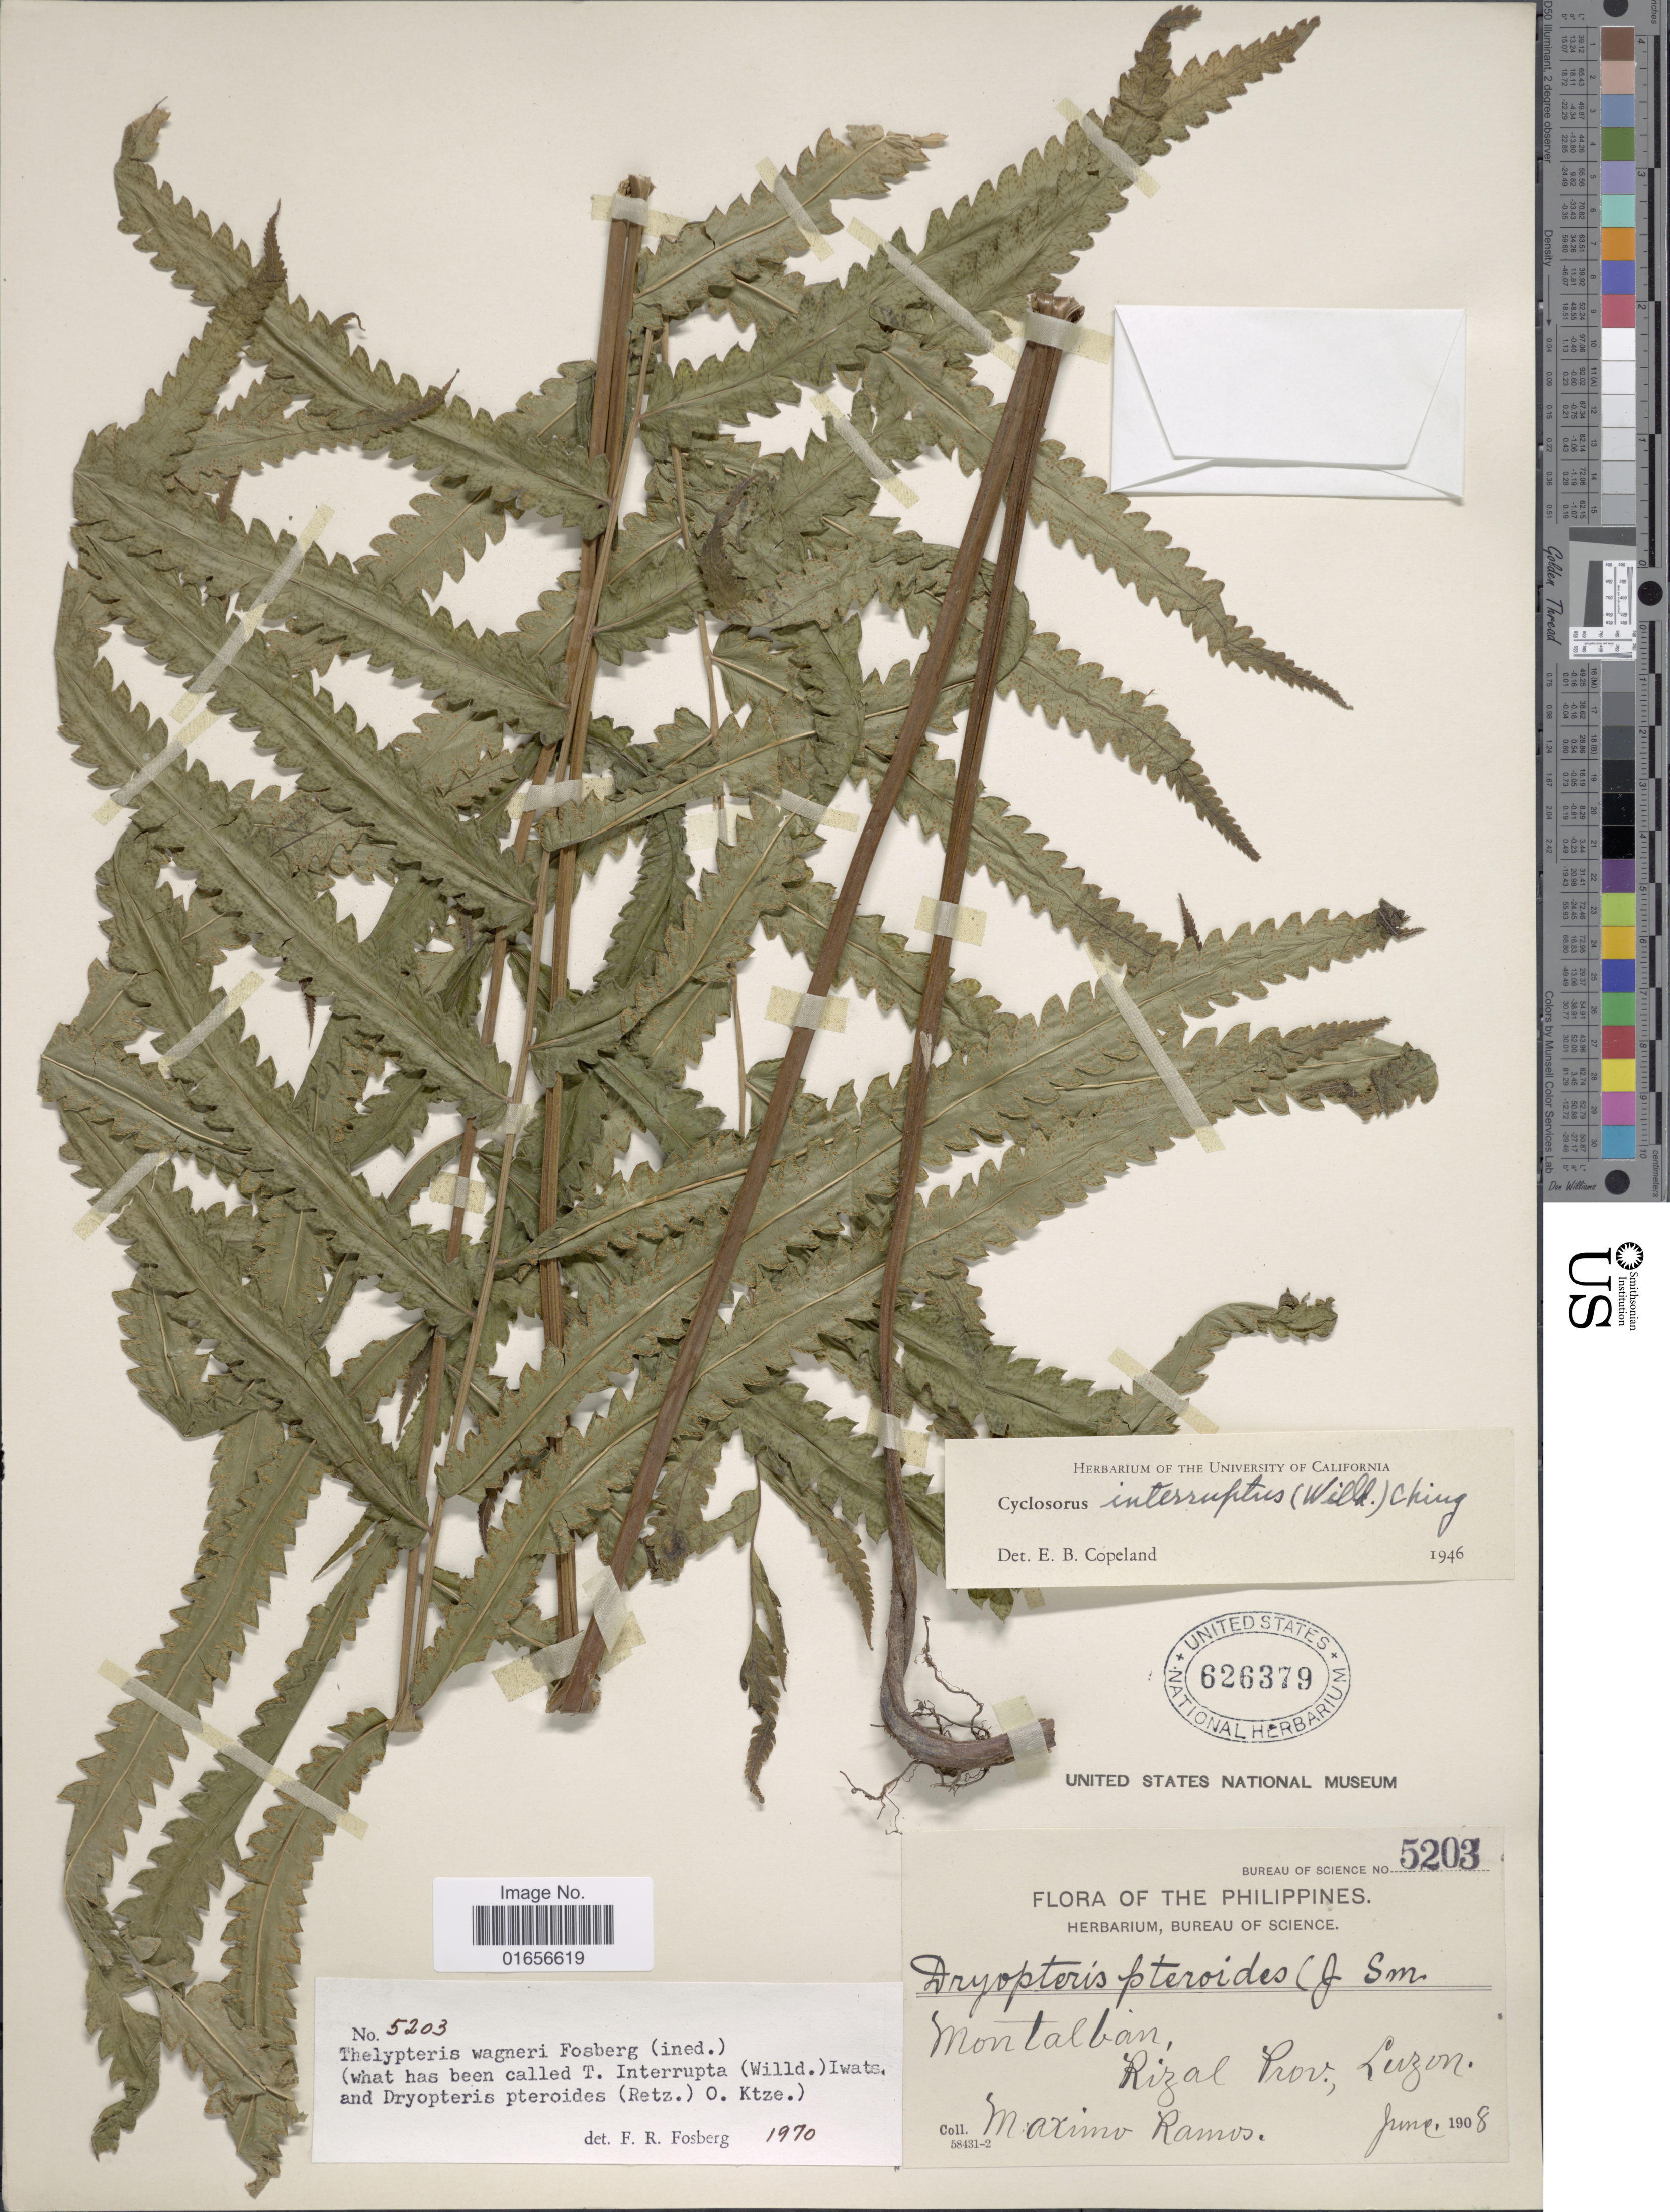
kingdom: Plantae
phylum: Tracheophyta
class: Polypodiopsida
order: Polypodiales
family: Thelypteridaceae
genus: Amphineuron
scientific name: Amphineuron terminans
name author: (J. Sm. ex Hook.) Holttum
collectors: M. Ramos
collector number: Bureau of Science 5203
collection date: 1908-06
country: Philippines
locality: The Philippines, Montalban, Rizal Prov., Luzon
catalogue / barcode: US 626379